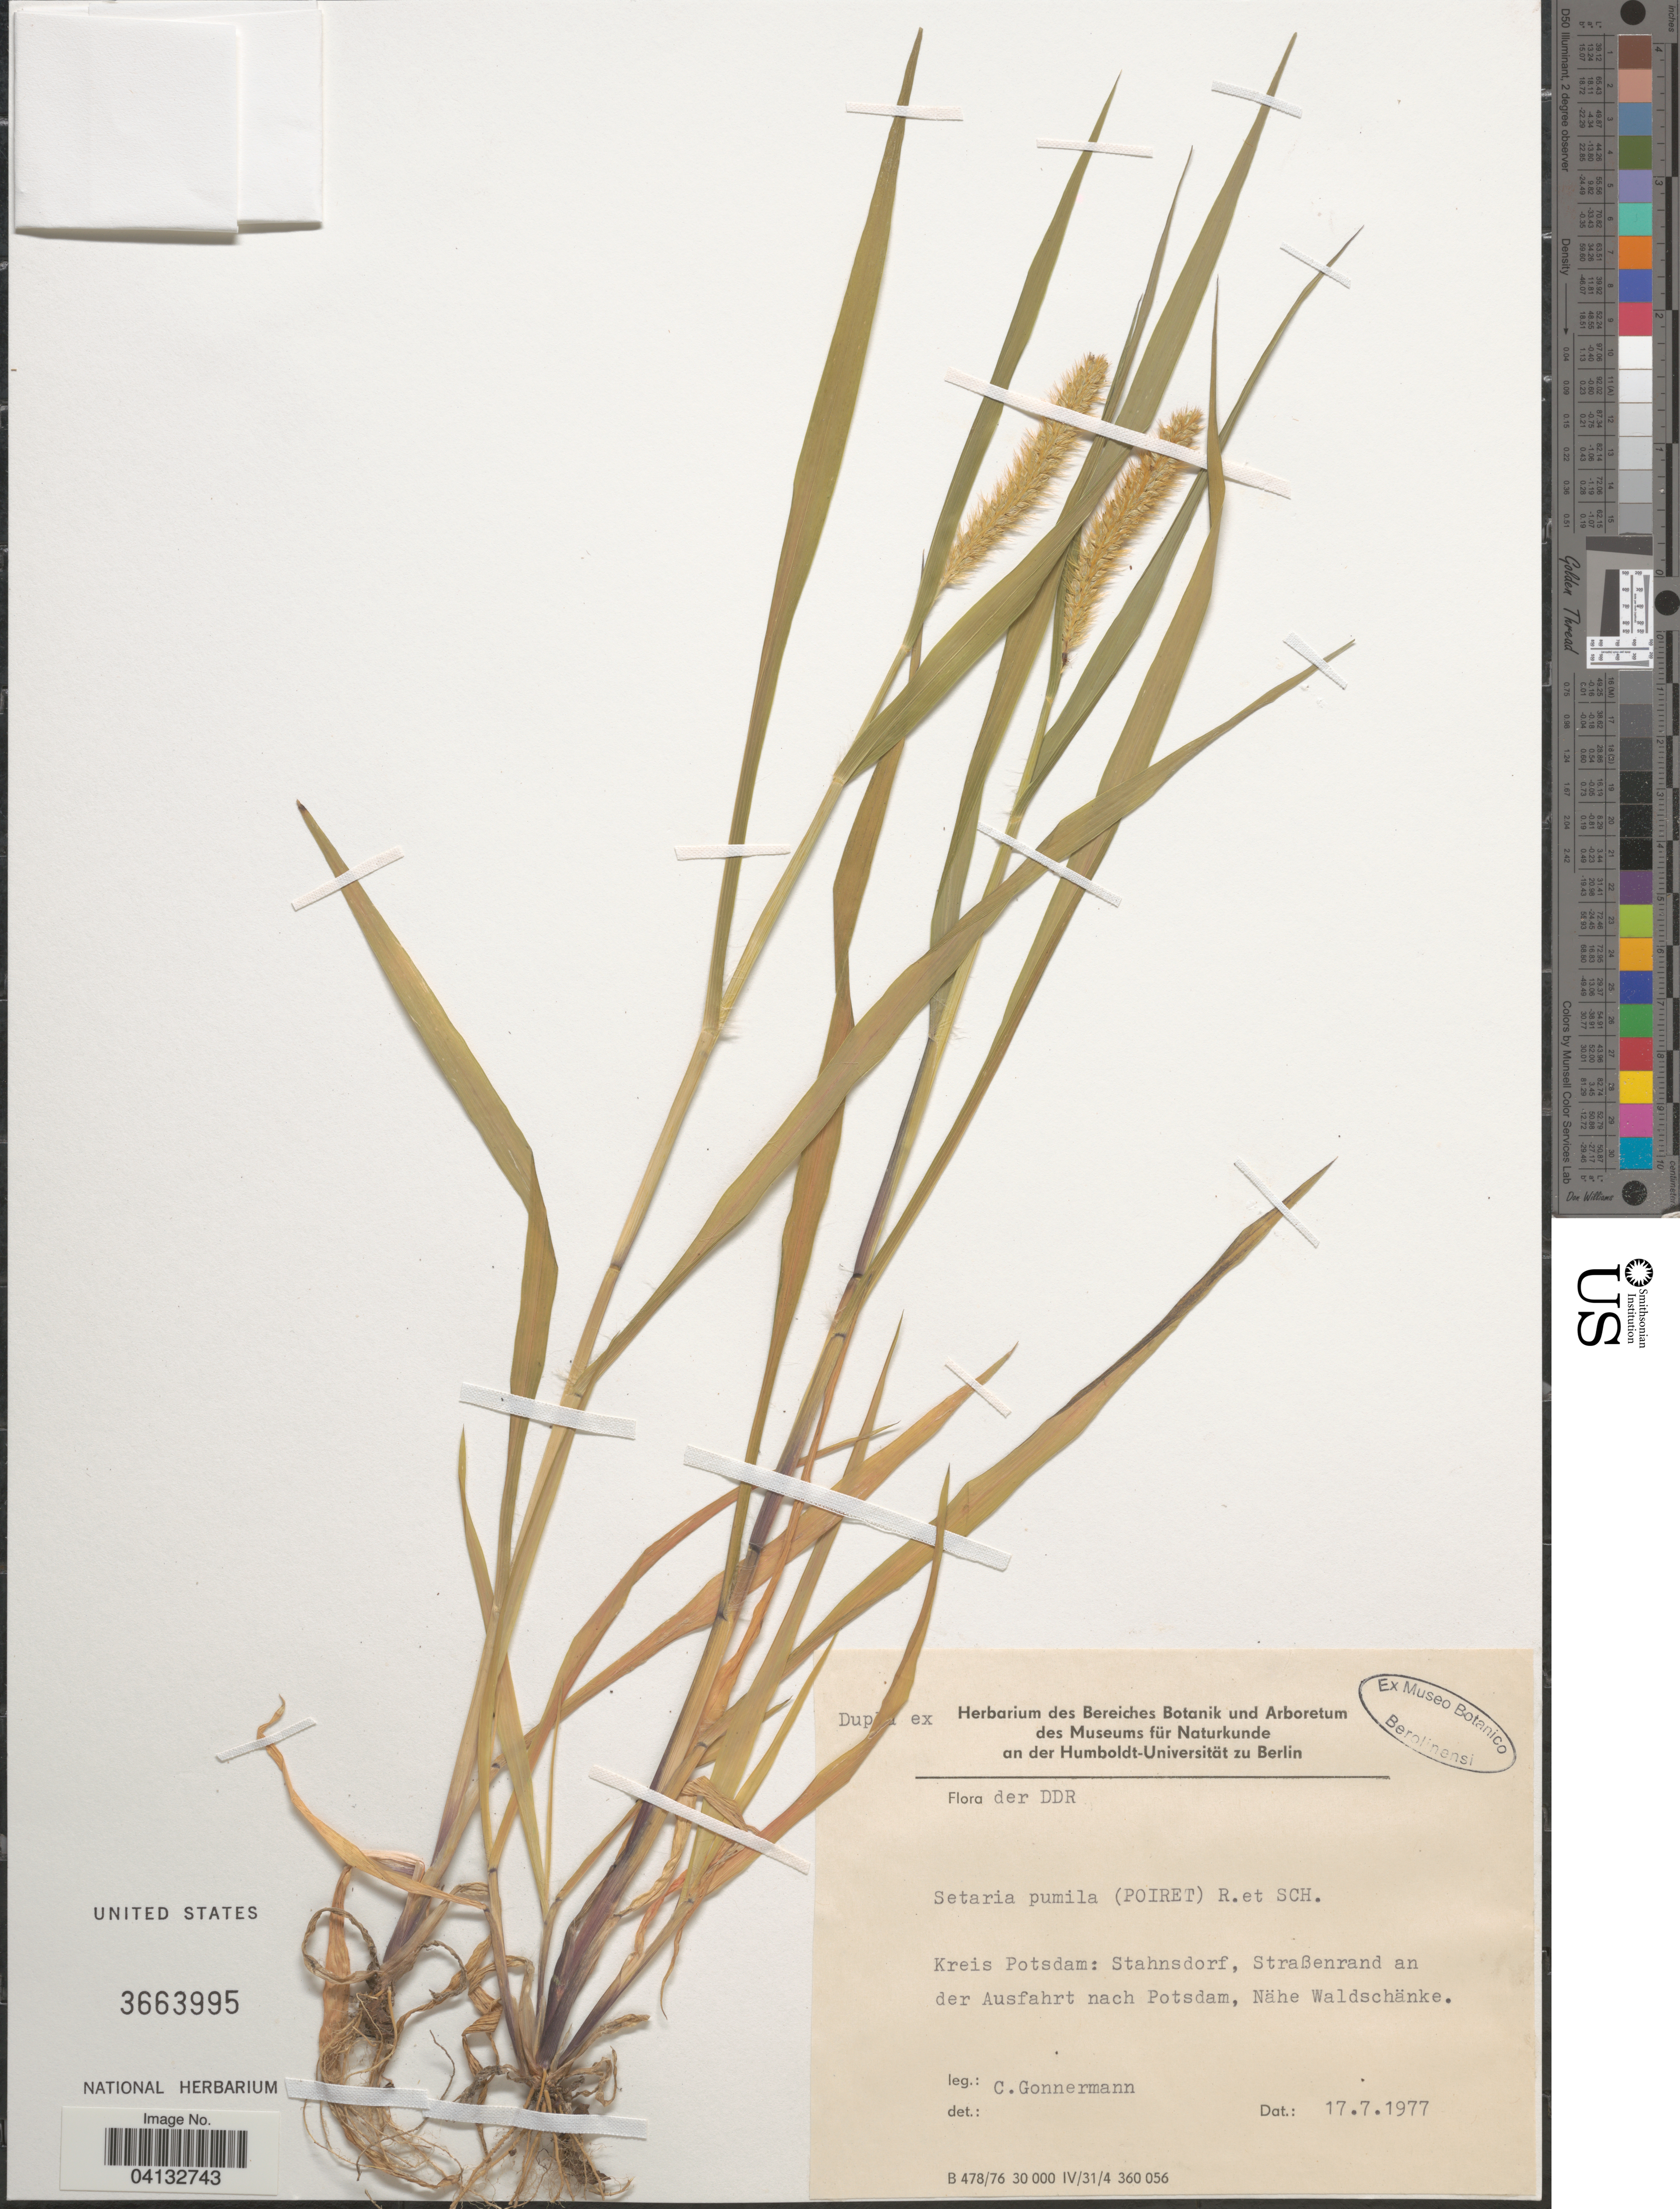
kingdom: Plantae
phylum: Tracheophyta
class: Liliopsida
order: Poales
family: Poaceae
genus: Setaria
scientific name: Setaria pumila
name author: (Poir.) Roem. & Schult.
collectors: C. Gonnermann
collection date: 1977-07-17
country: Germany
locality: DDR. Kreis Potsdam: Stahnsdorf, Straßenrand an der Ausfahrt nach Potsdam, Nähe Waldschänke.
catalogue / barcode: US 3663995